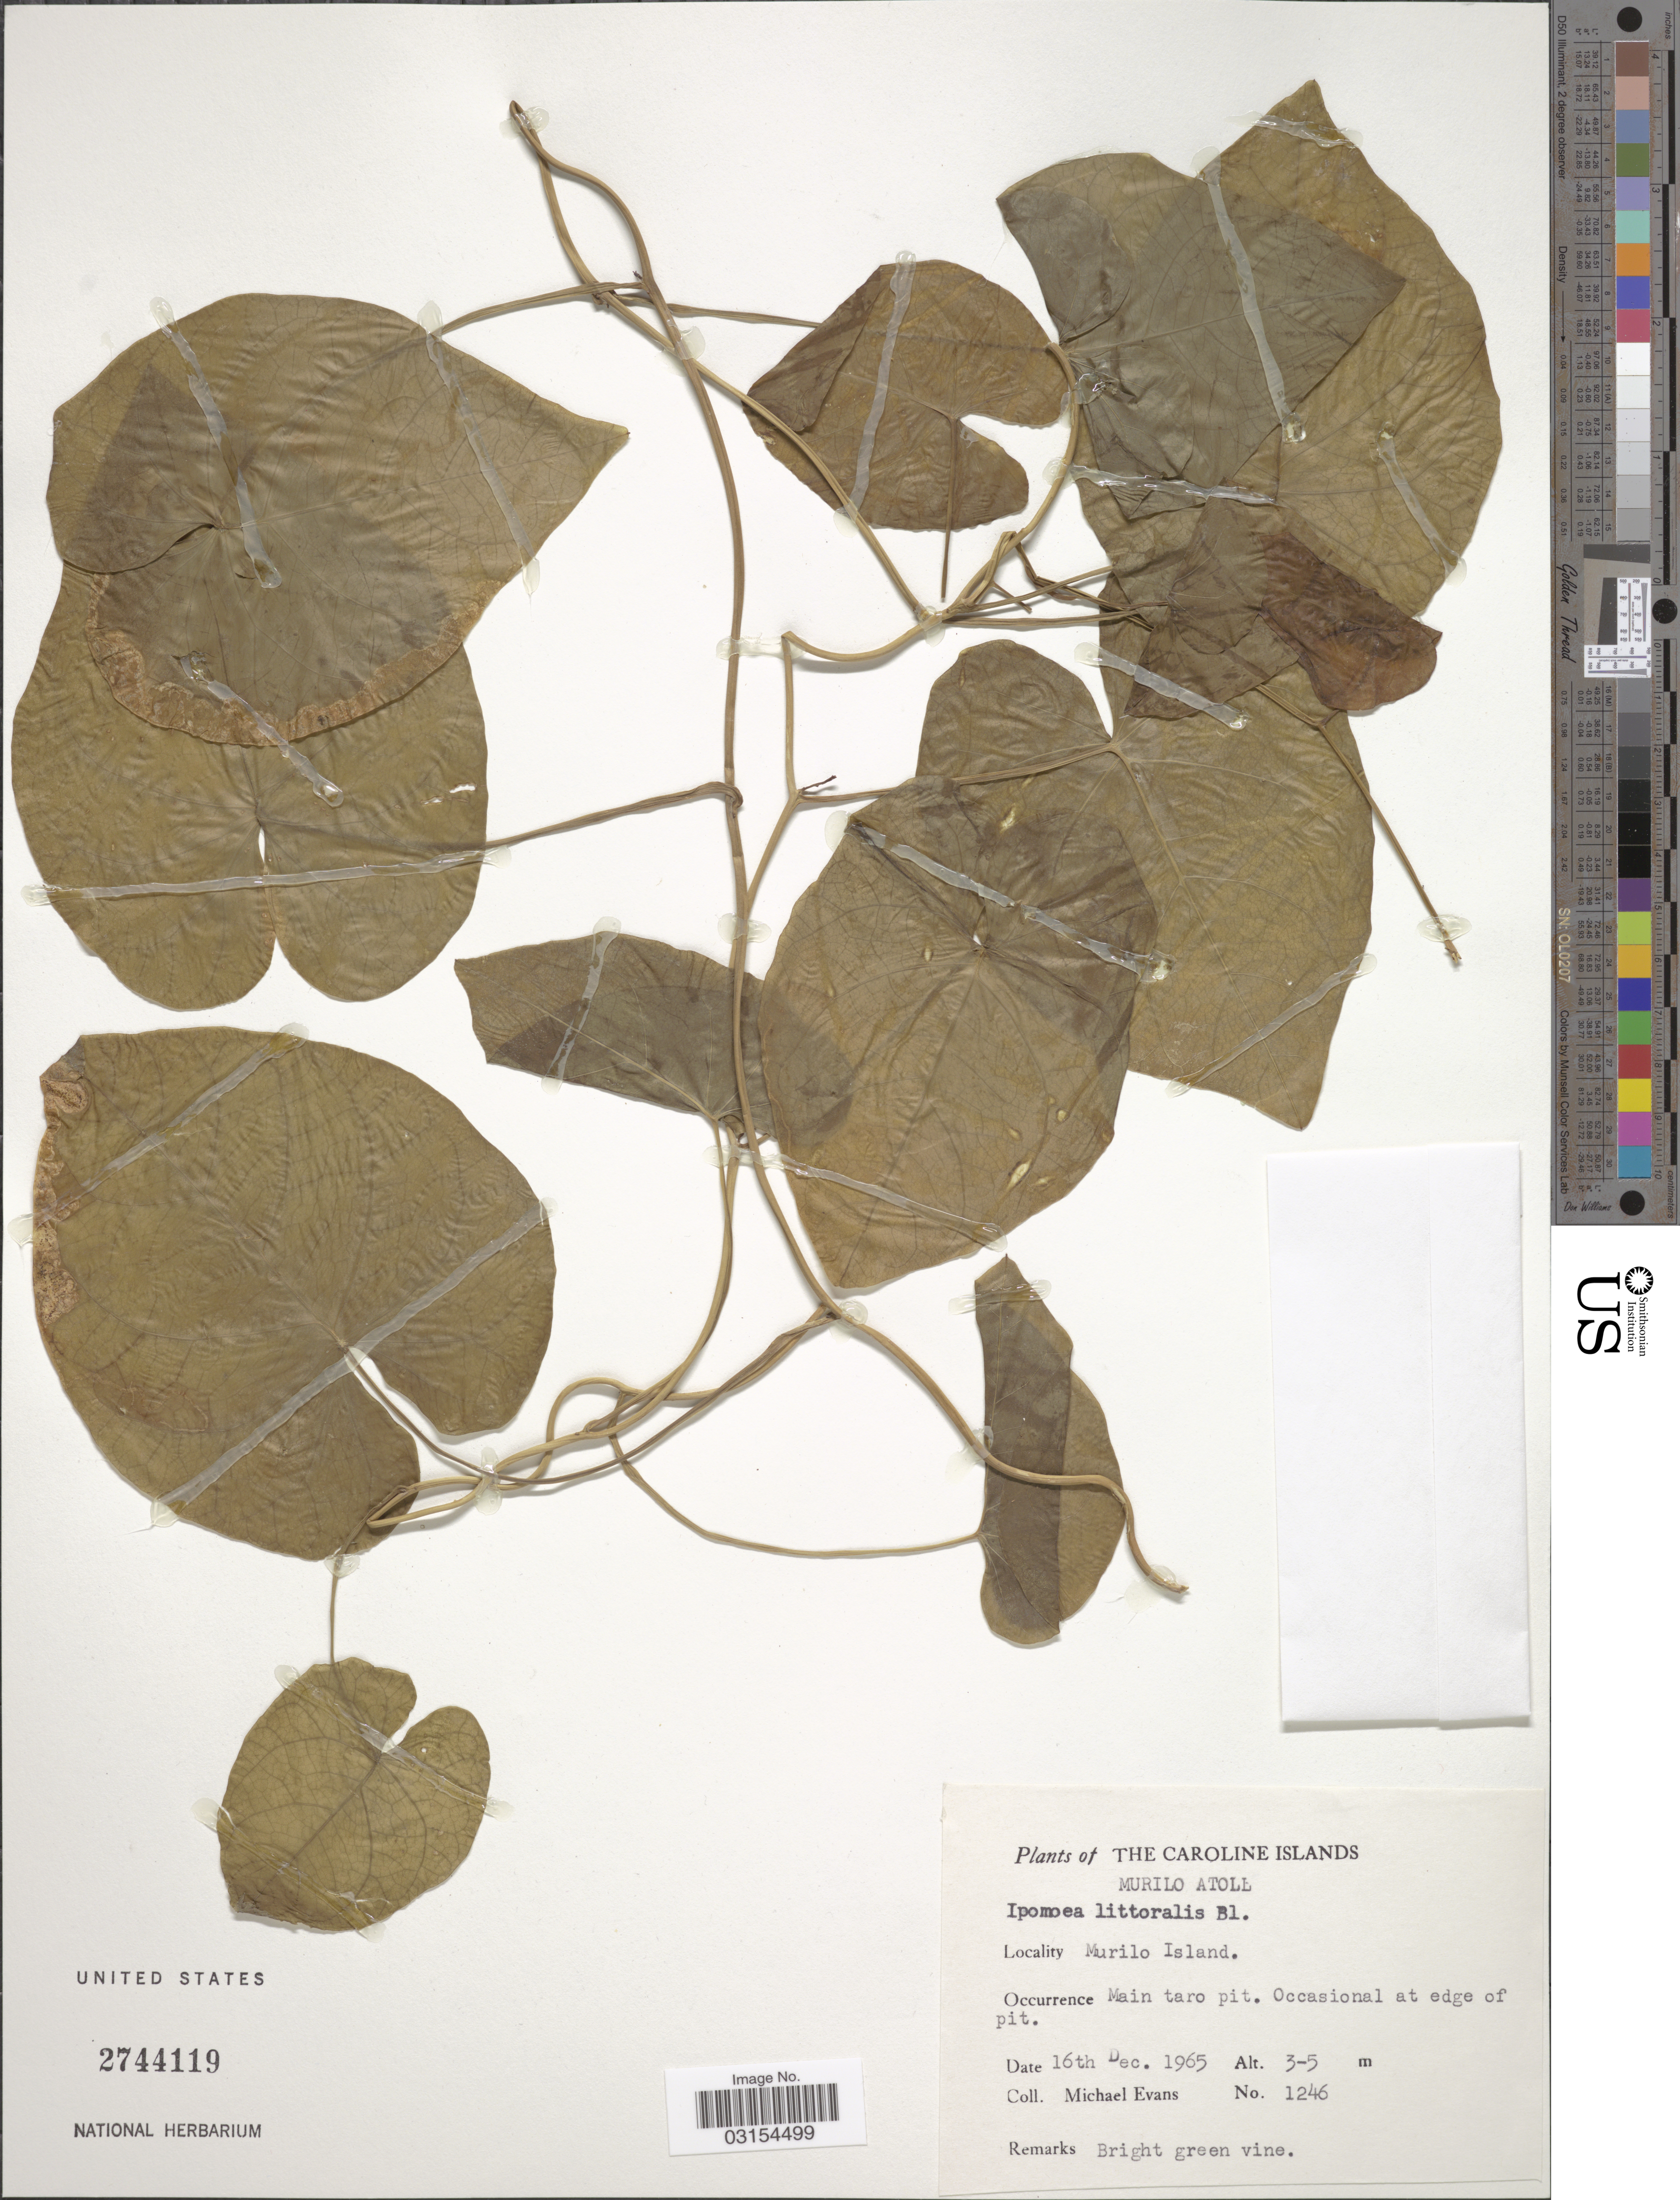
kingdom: Plantae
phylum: Tracheophyta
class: Magnoliopsida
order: Solanales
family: Convolvulaceae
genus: Ipomoea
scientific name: Ipomoea littoralis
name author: Blume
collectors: M. Evans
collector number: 1246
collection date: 1965-12-16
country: Micronesia, Federated States of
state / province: Truk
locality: Caroline Islands. Murilo Atoll. Murilo Island.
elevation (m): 3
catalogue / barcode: US 2744119